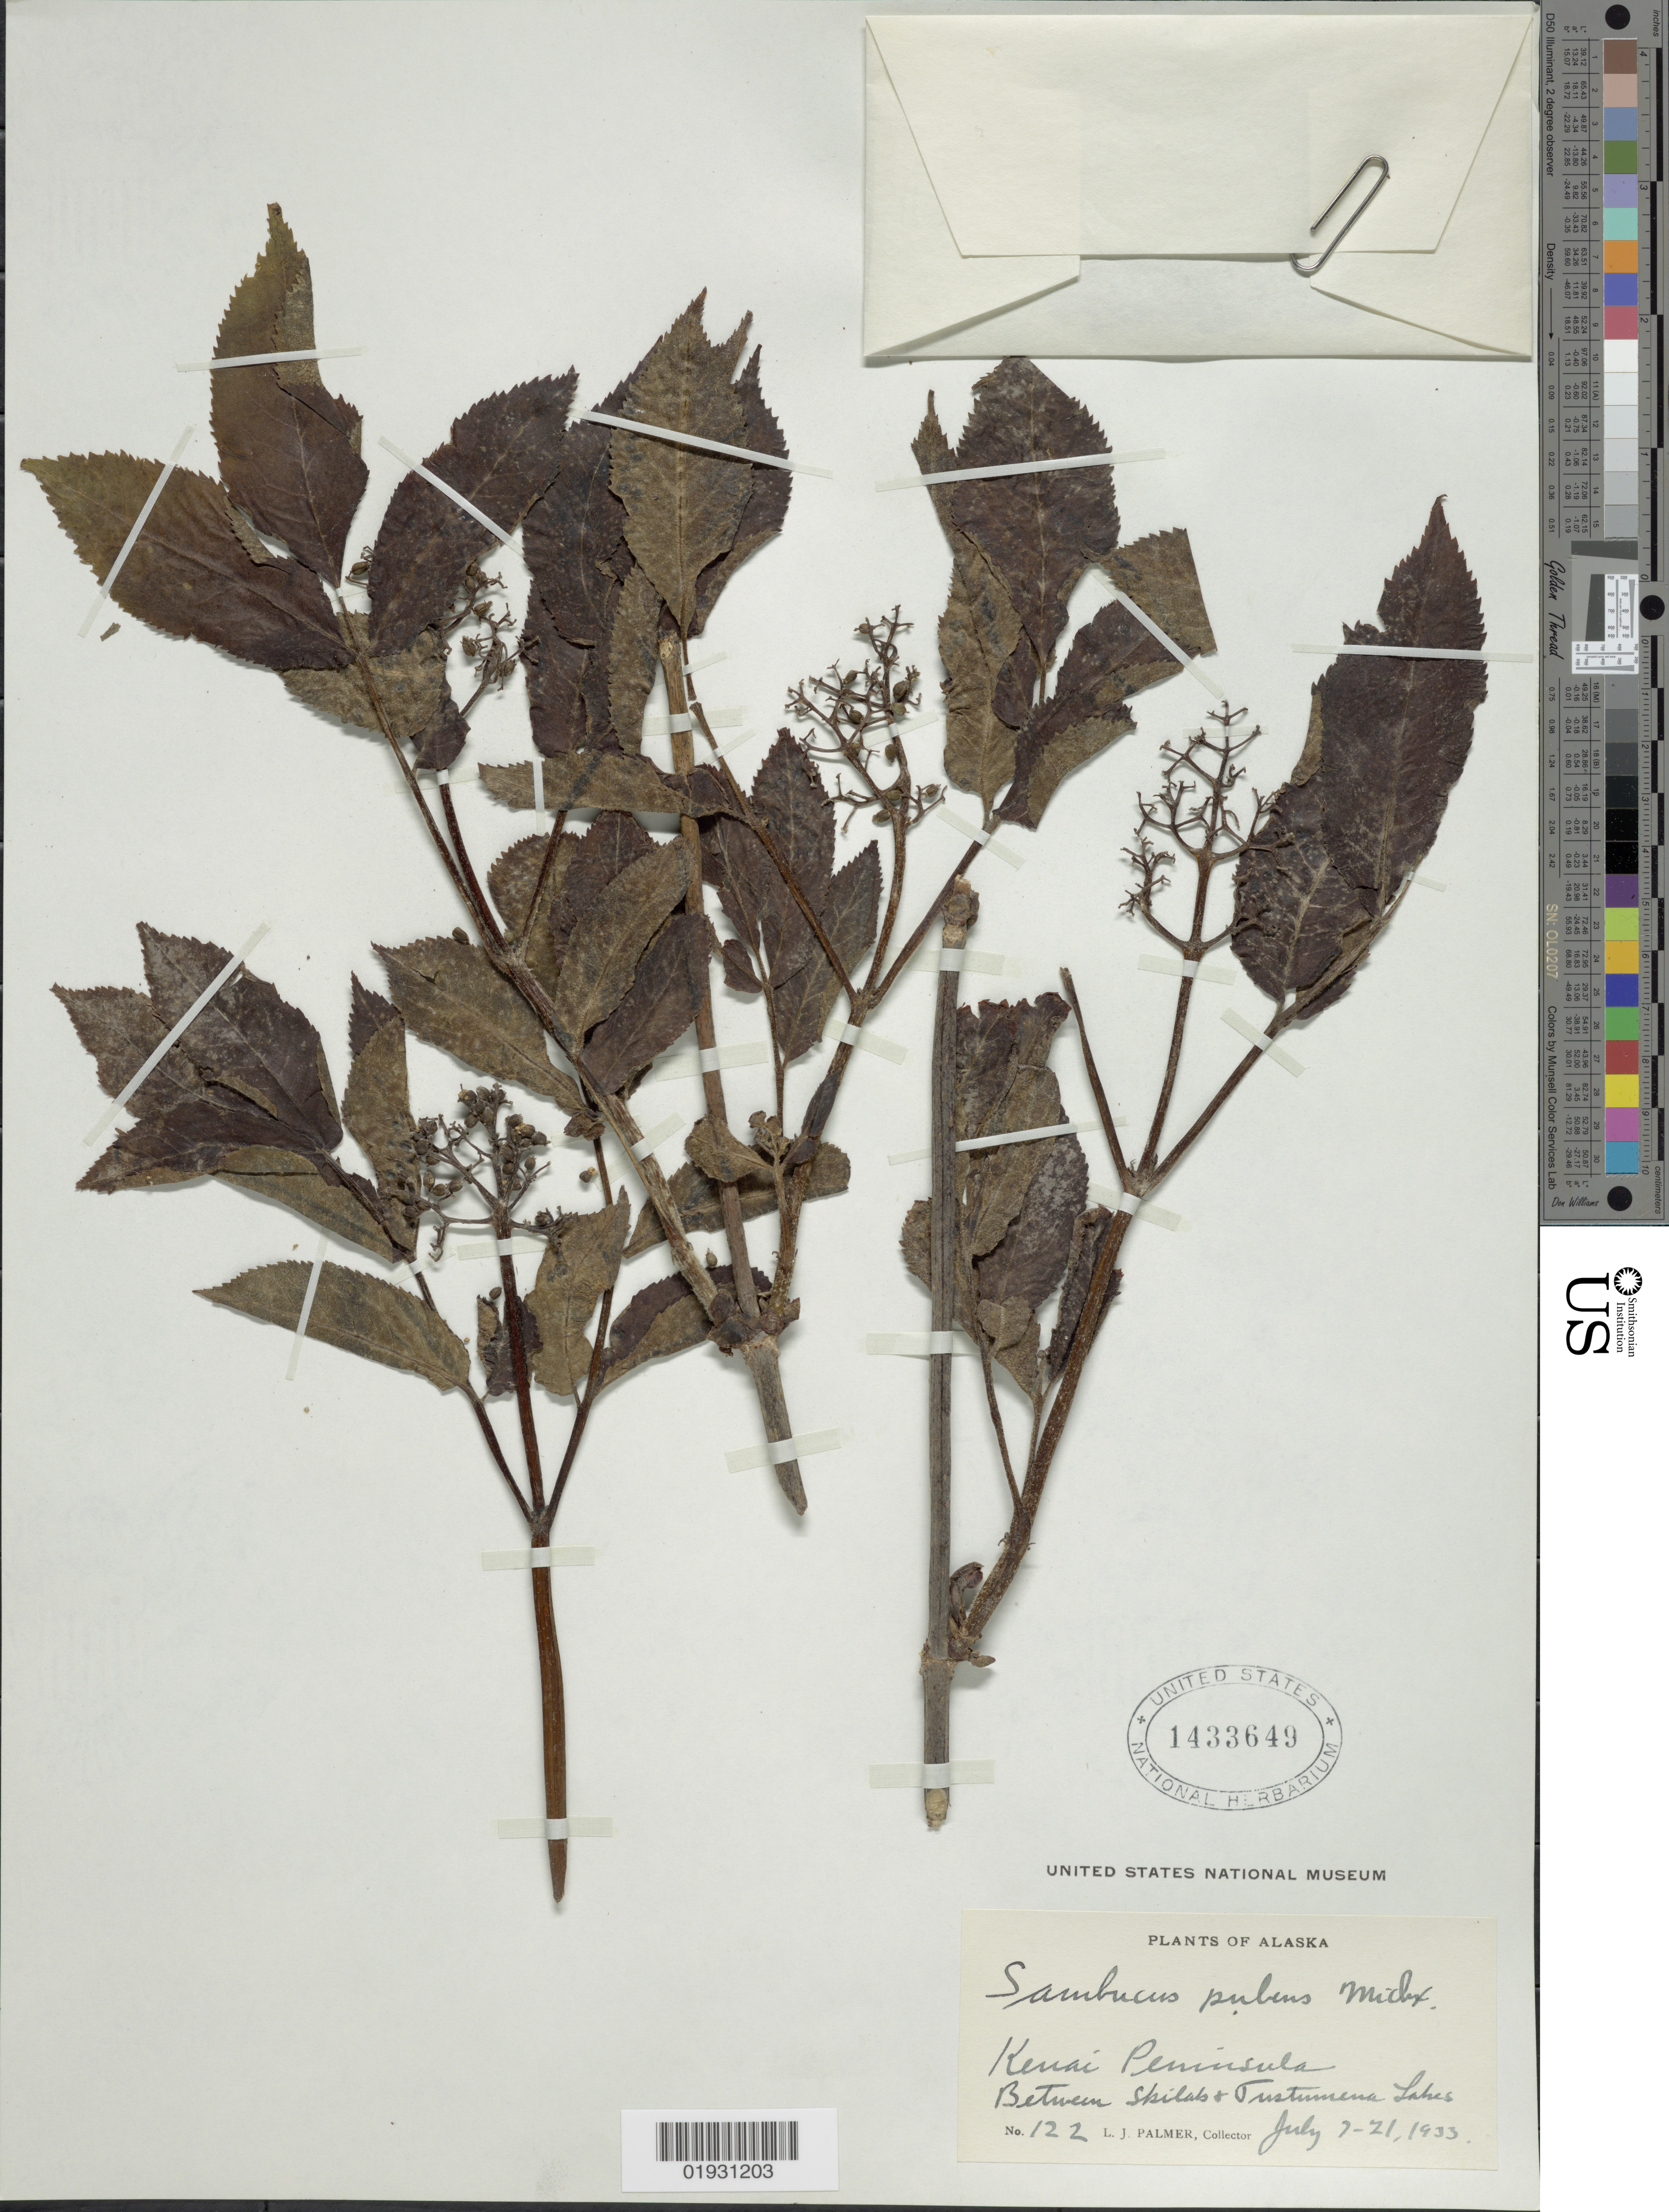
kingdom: Plantae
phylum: Tracheophyta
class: Magnoliopsida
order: Dipsacales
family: Viburnaceae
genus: Sambucus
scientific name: Sambucus pubens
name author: Michx.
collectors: L. J. Palmer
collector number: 122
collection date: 1933-07-07/1933-07-21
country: United States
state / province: Alaska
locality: Kenai Peninsula. Between Skilak & Tustumena Lakes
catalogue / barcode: US 1433649